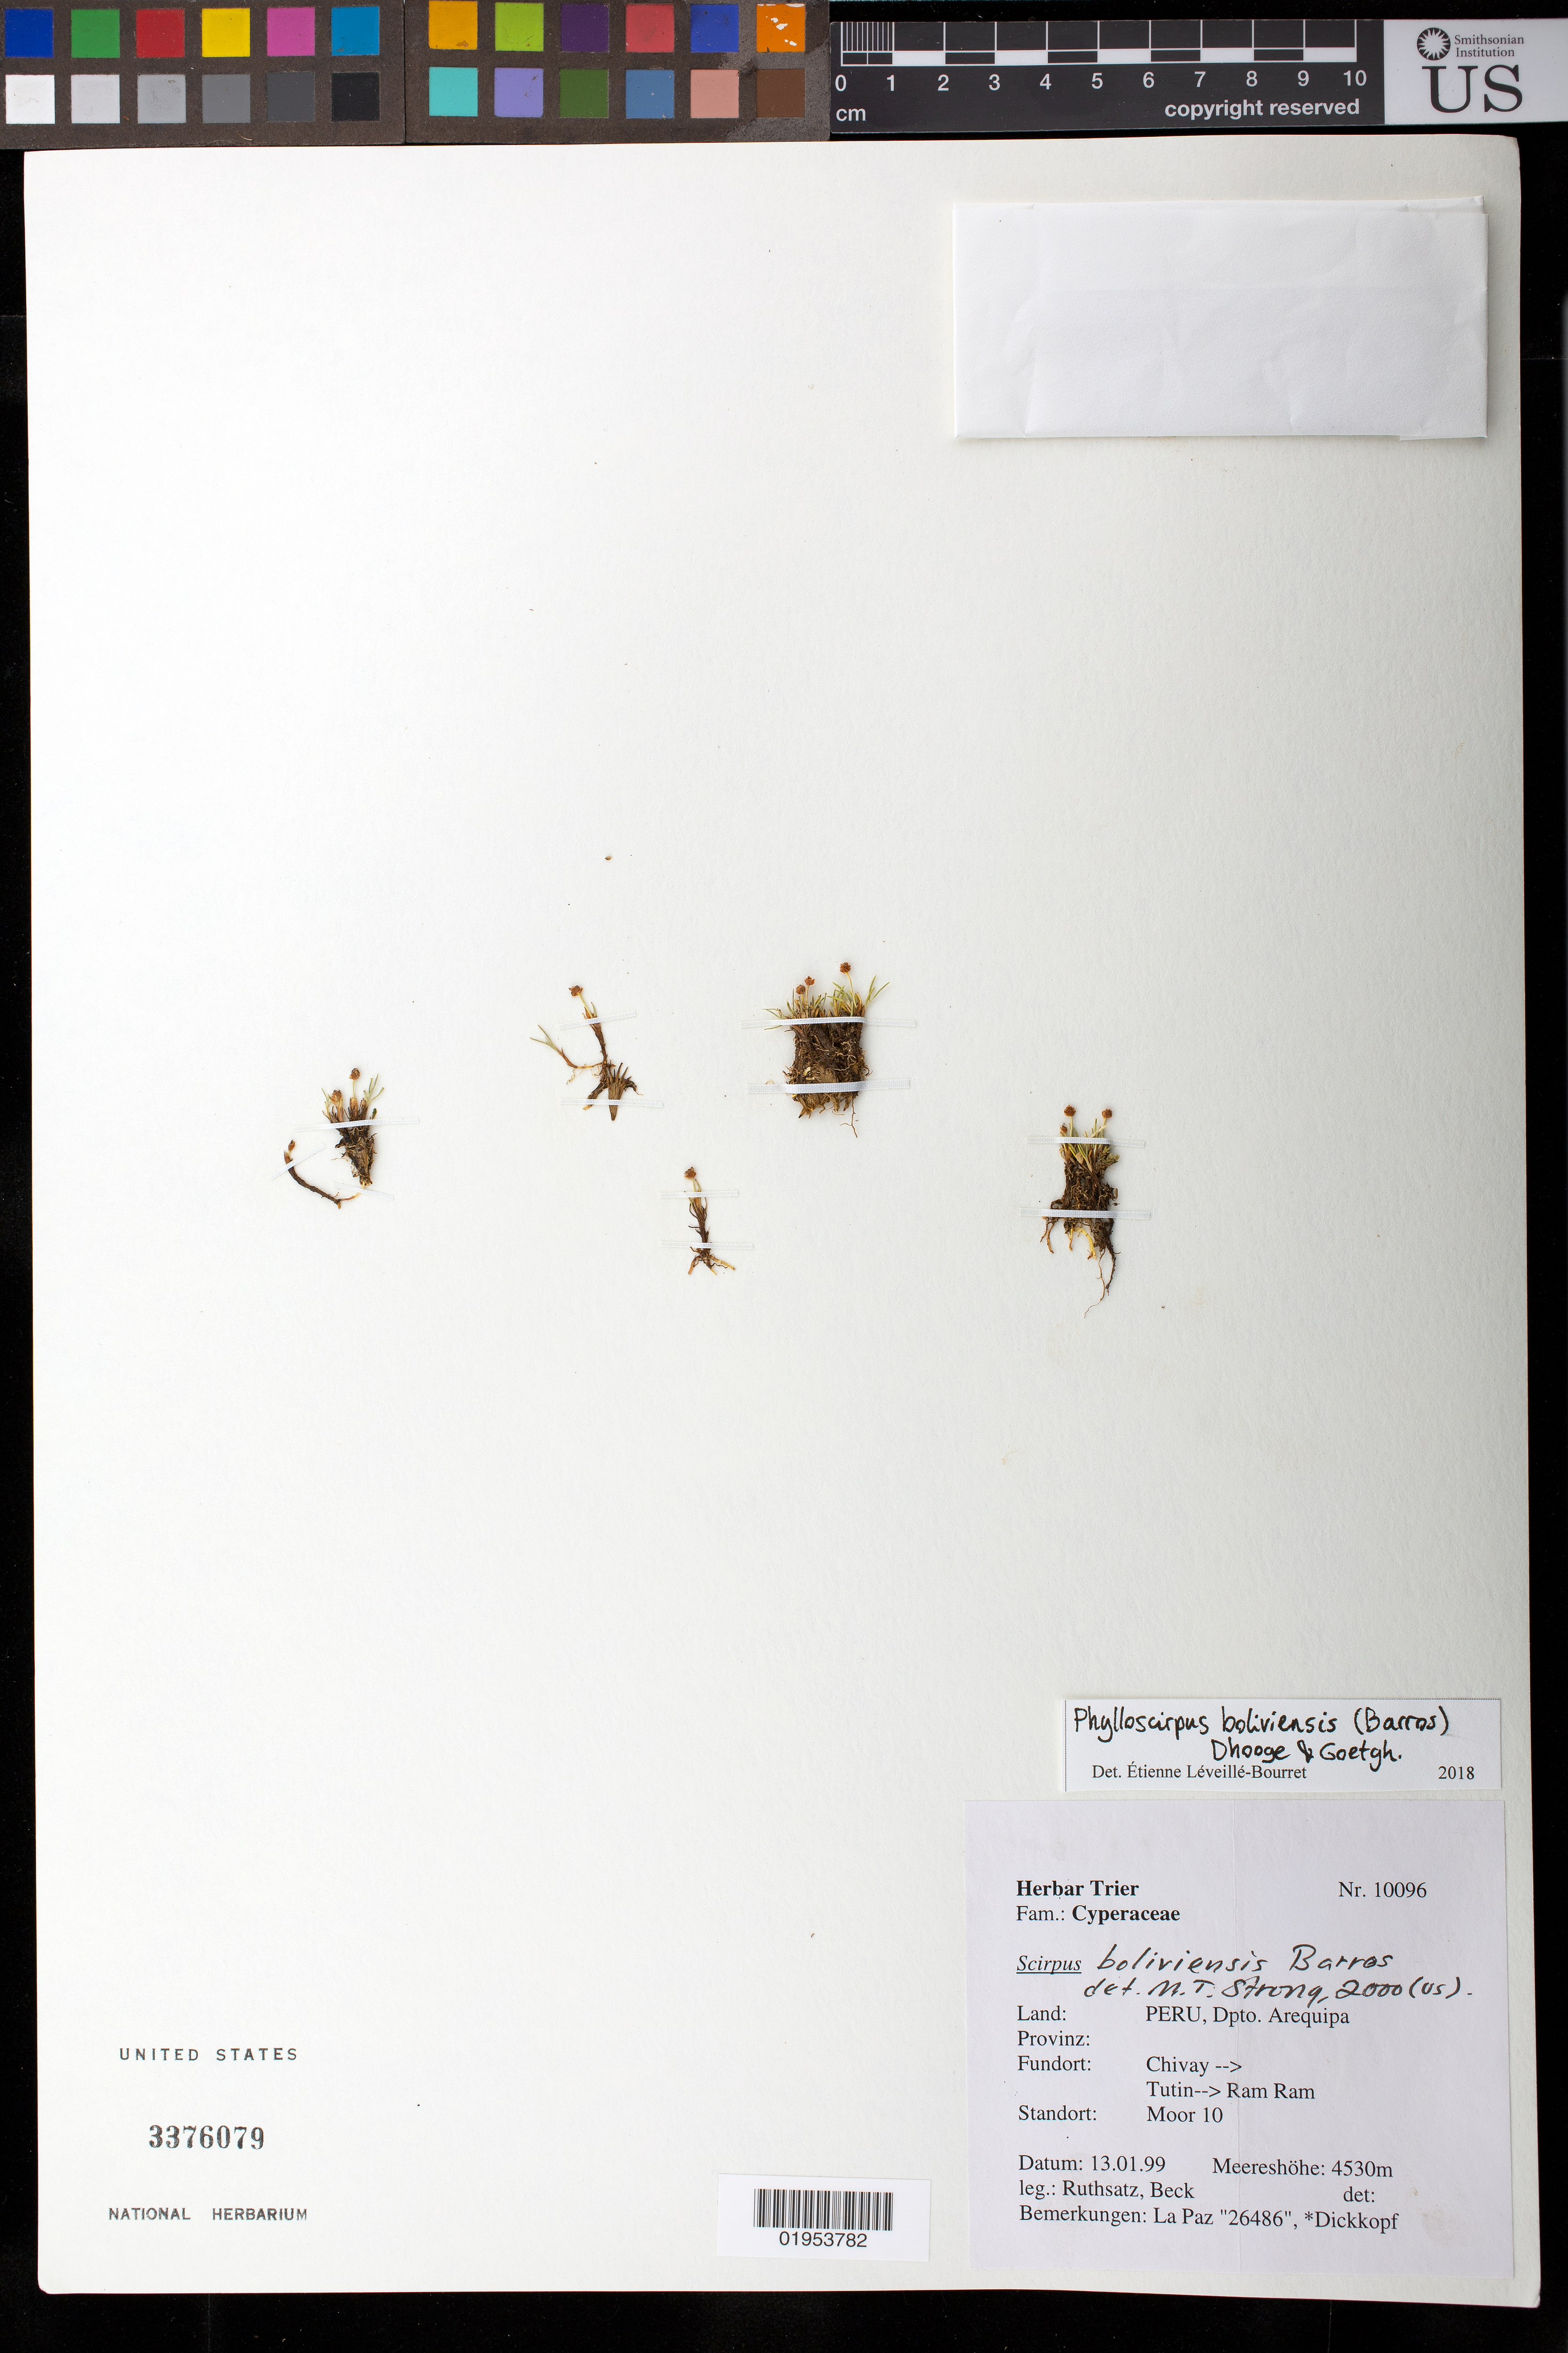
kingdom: Plantae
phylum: Tracheophyta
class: Liliopsida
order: Poales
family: Cyperaceae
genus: Phylloscirpus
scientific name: Phylloscirpus boliviensis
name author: (Barros) Dhooge & Goetgh.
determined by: Léveillé-Bourret, E.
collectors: B. Ruthsatz & -. Beck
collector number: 10096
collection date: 1999-01-13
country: Peru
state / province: Arequipa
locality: Chivay, Tutin --> Ram Ram, Moor 10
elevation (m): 4530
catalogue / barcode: US 3376079